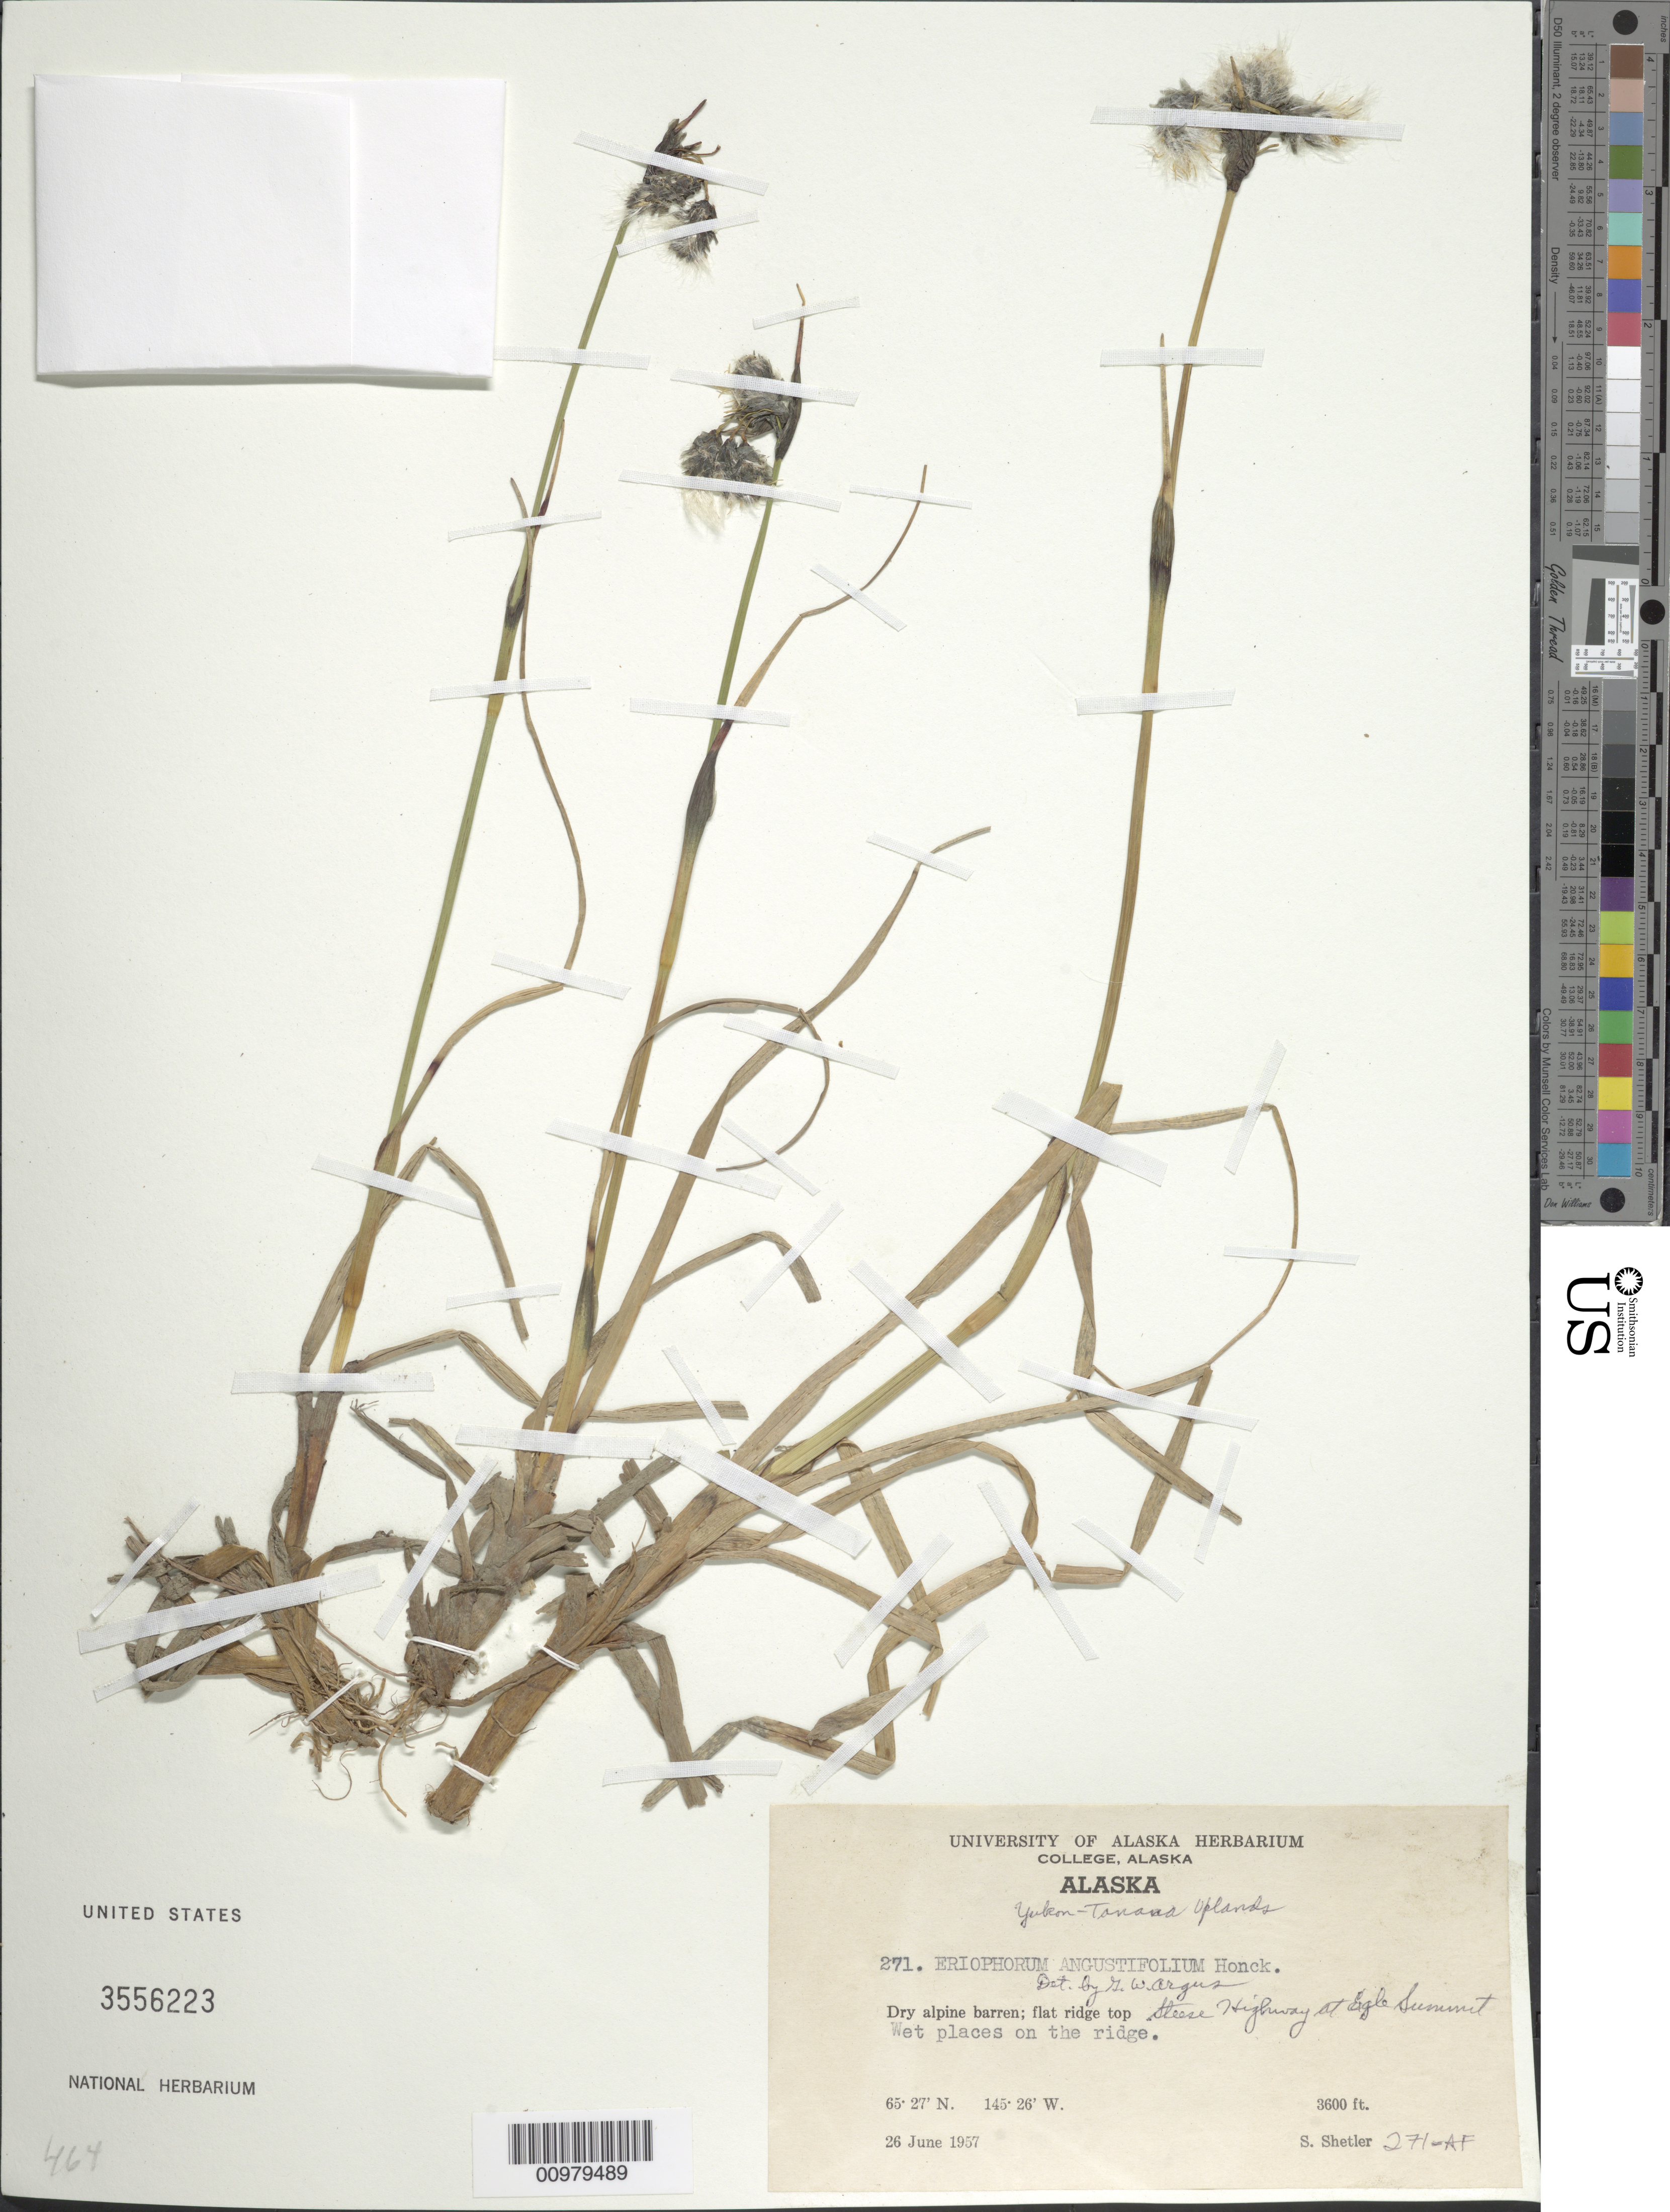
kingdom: Plantae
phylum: Tracheophyta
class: Liliopsida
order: Poales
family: Cyperaceae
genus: Eriophorum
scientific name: Eriophorum brachyantherum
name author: Trautv. & C.A. Mey.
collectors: S. Shetler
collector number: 271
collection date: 1957-06-26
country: United States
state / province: Alaska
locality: Yukon-Tanaar Uplands, Dry alpine barren; flat ridge top, Steere Highway at Eagle Summit, Wet places on the ridge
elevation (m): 1097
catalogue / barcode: US 3556223